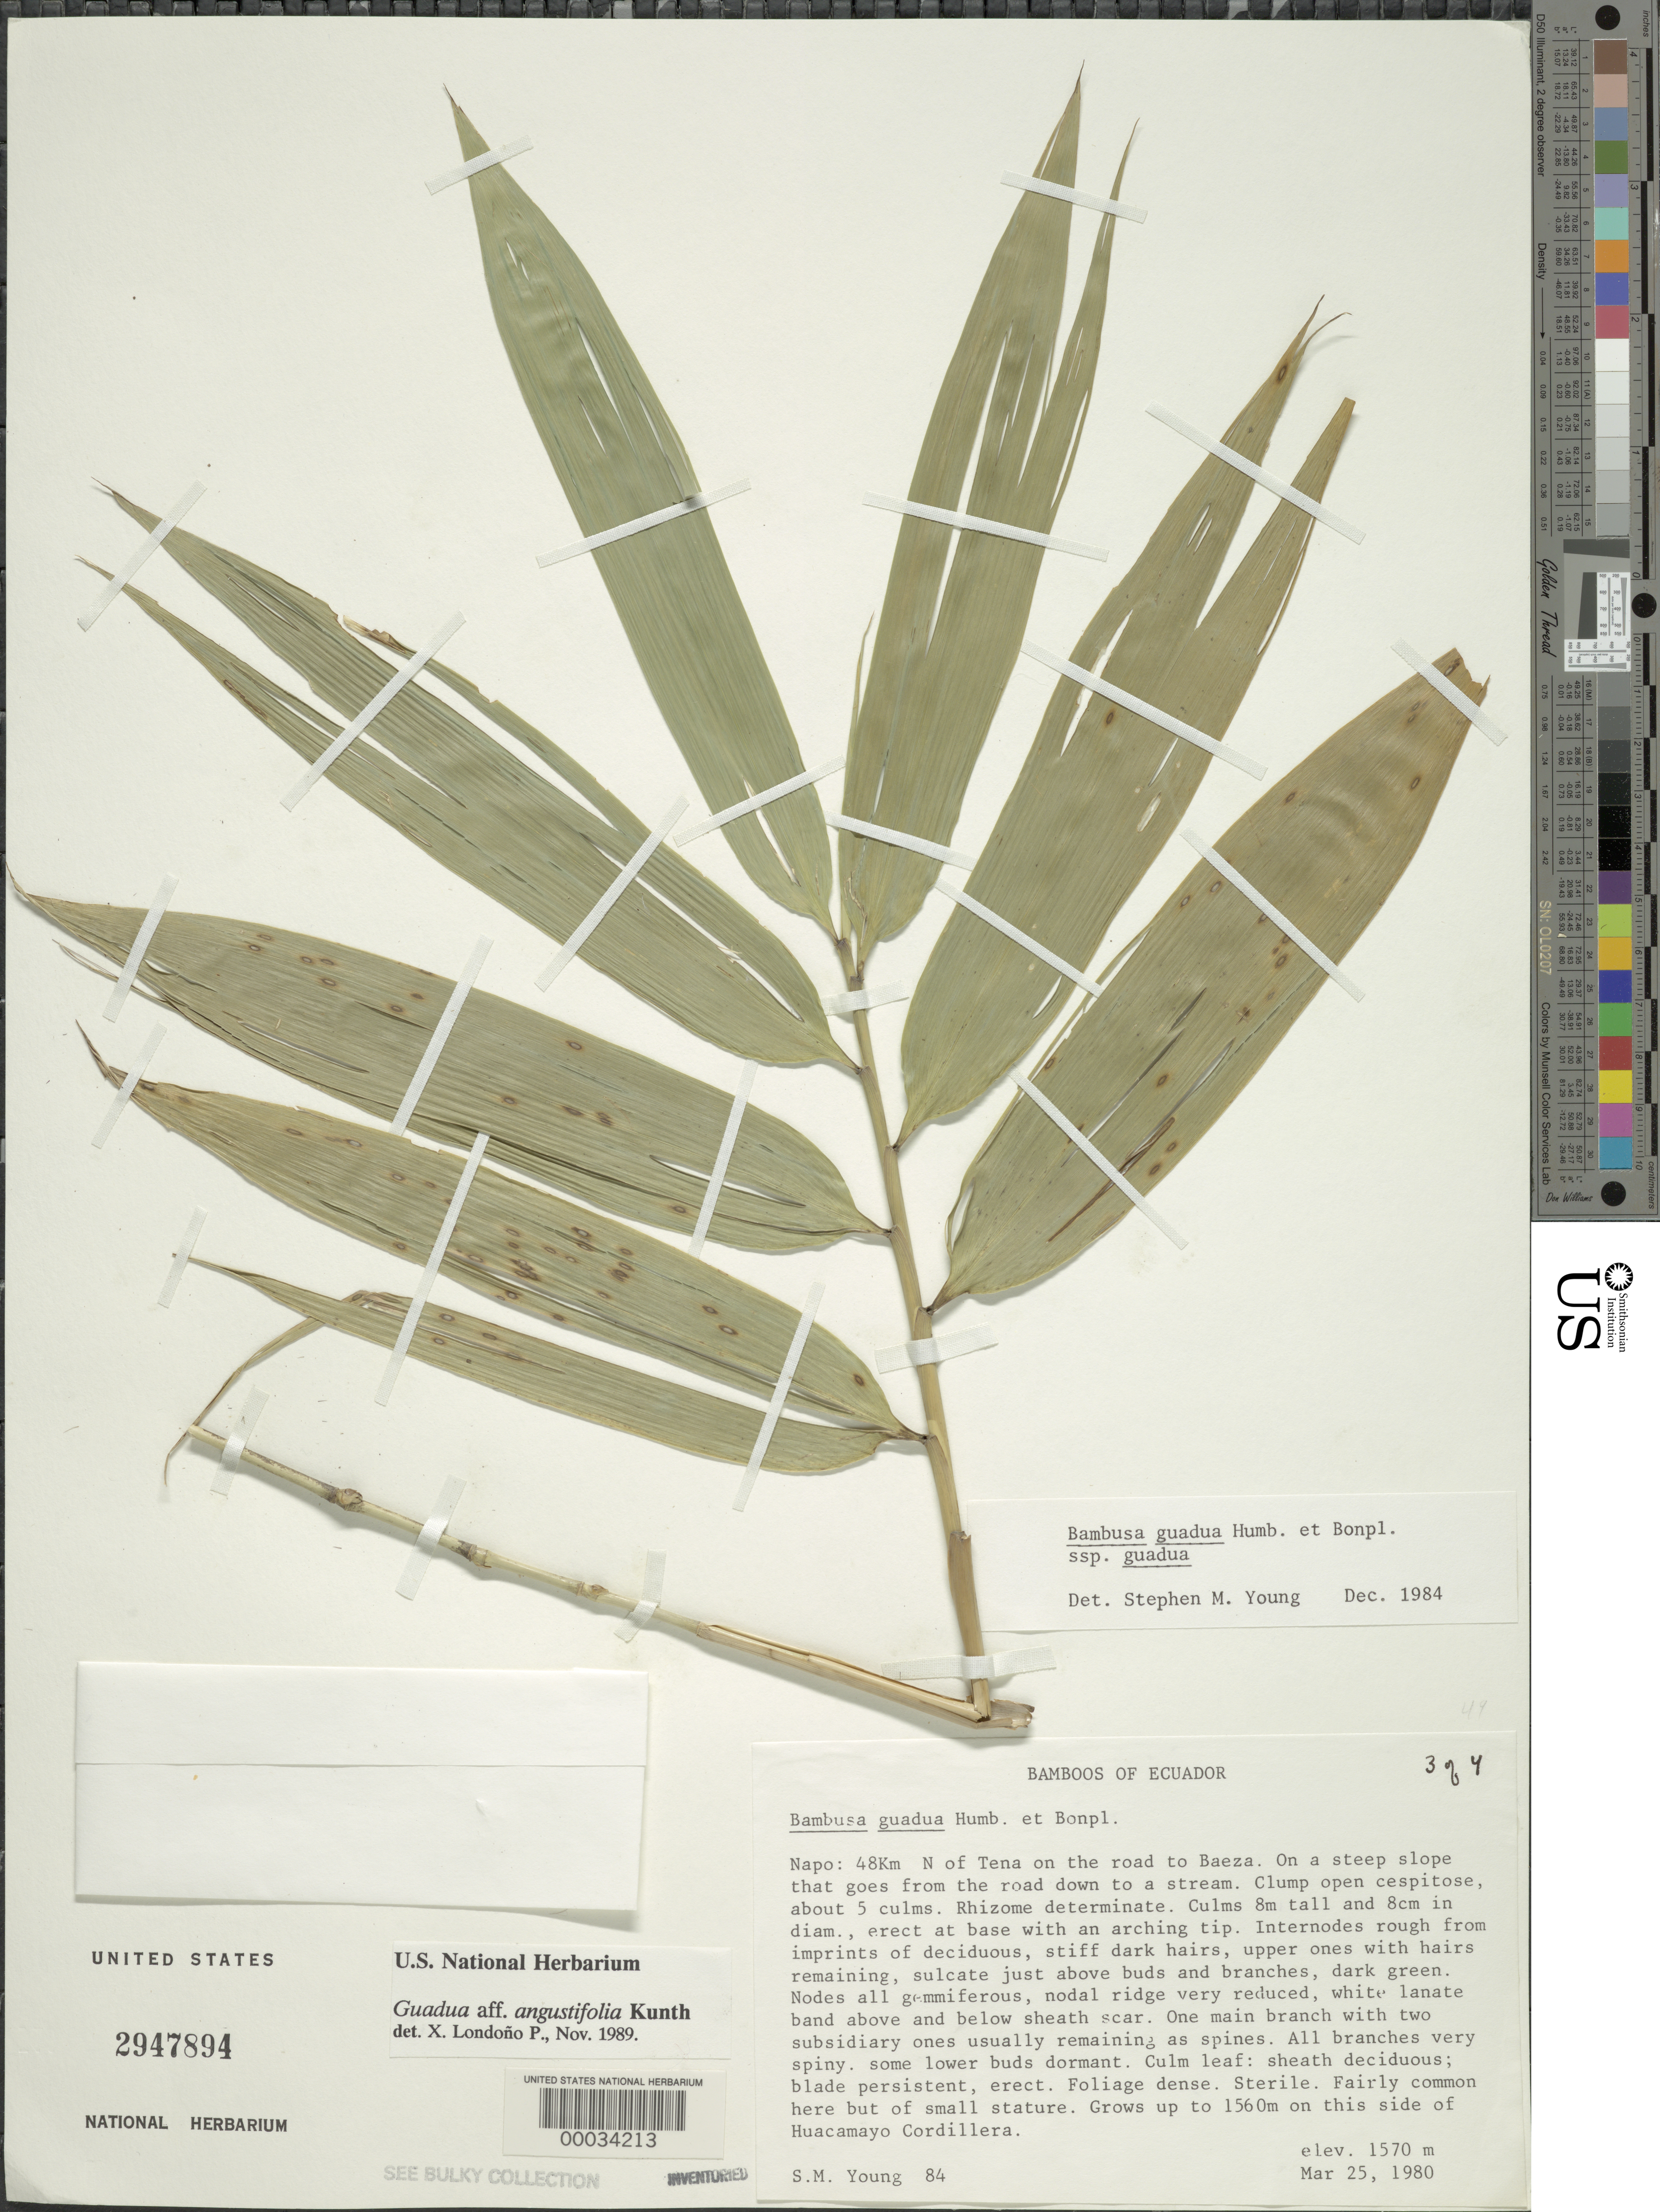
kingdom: Plantae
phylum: Tracheophyta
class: Liliopsida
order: Poales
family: Poaceae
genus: Guadua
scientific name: Guadua angustifolia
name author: Kunth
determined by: Londoño, X., (TULV), Jardin Botanico "Juan Maria Cespedes"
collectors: S. Young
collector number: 84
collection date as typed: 25 Mar 1980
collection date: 1980-03-25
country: Ecuador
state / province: Napo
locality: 48 km N of Tena on the road to baeza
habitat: Steep slope that goes down to a stream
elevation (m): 1570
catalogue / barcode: US 2947894